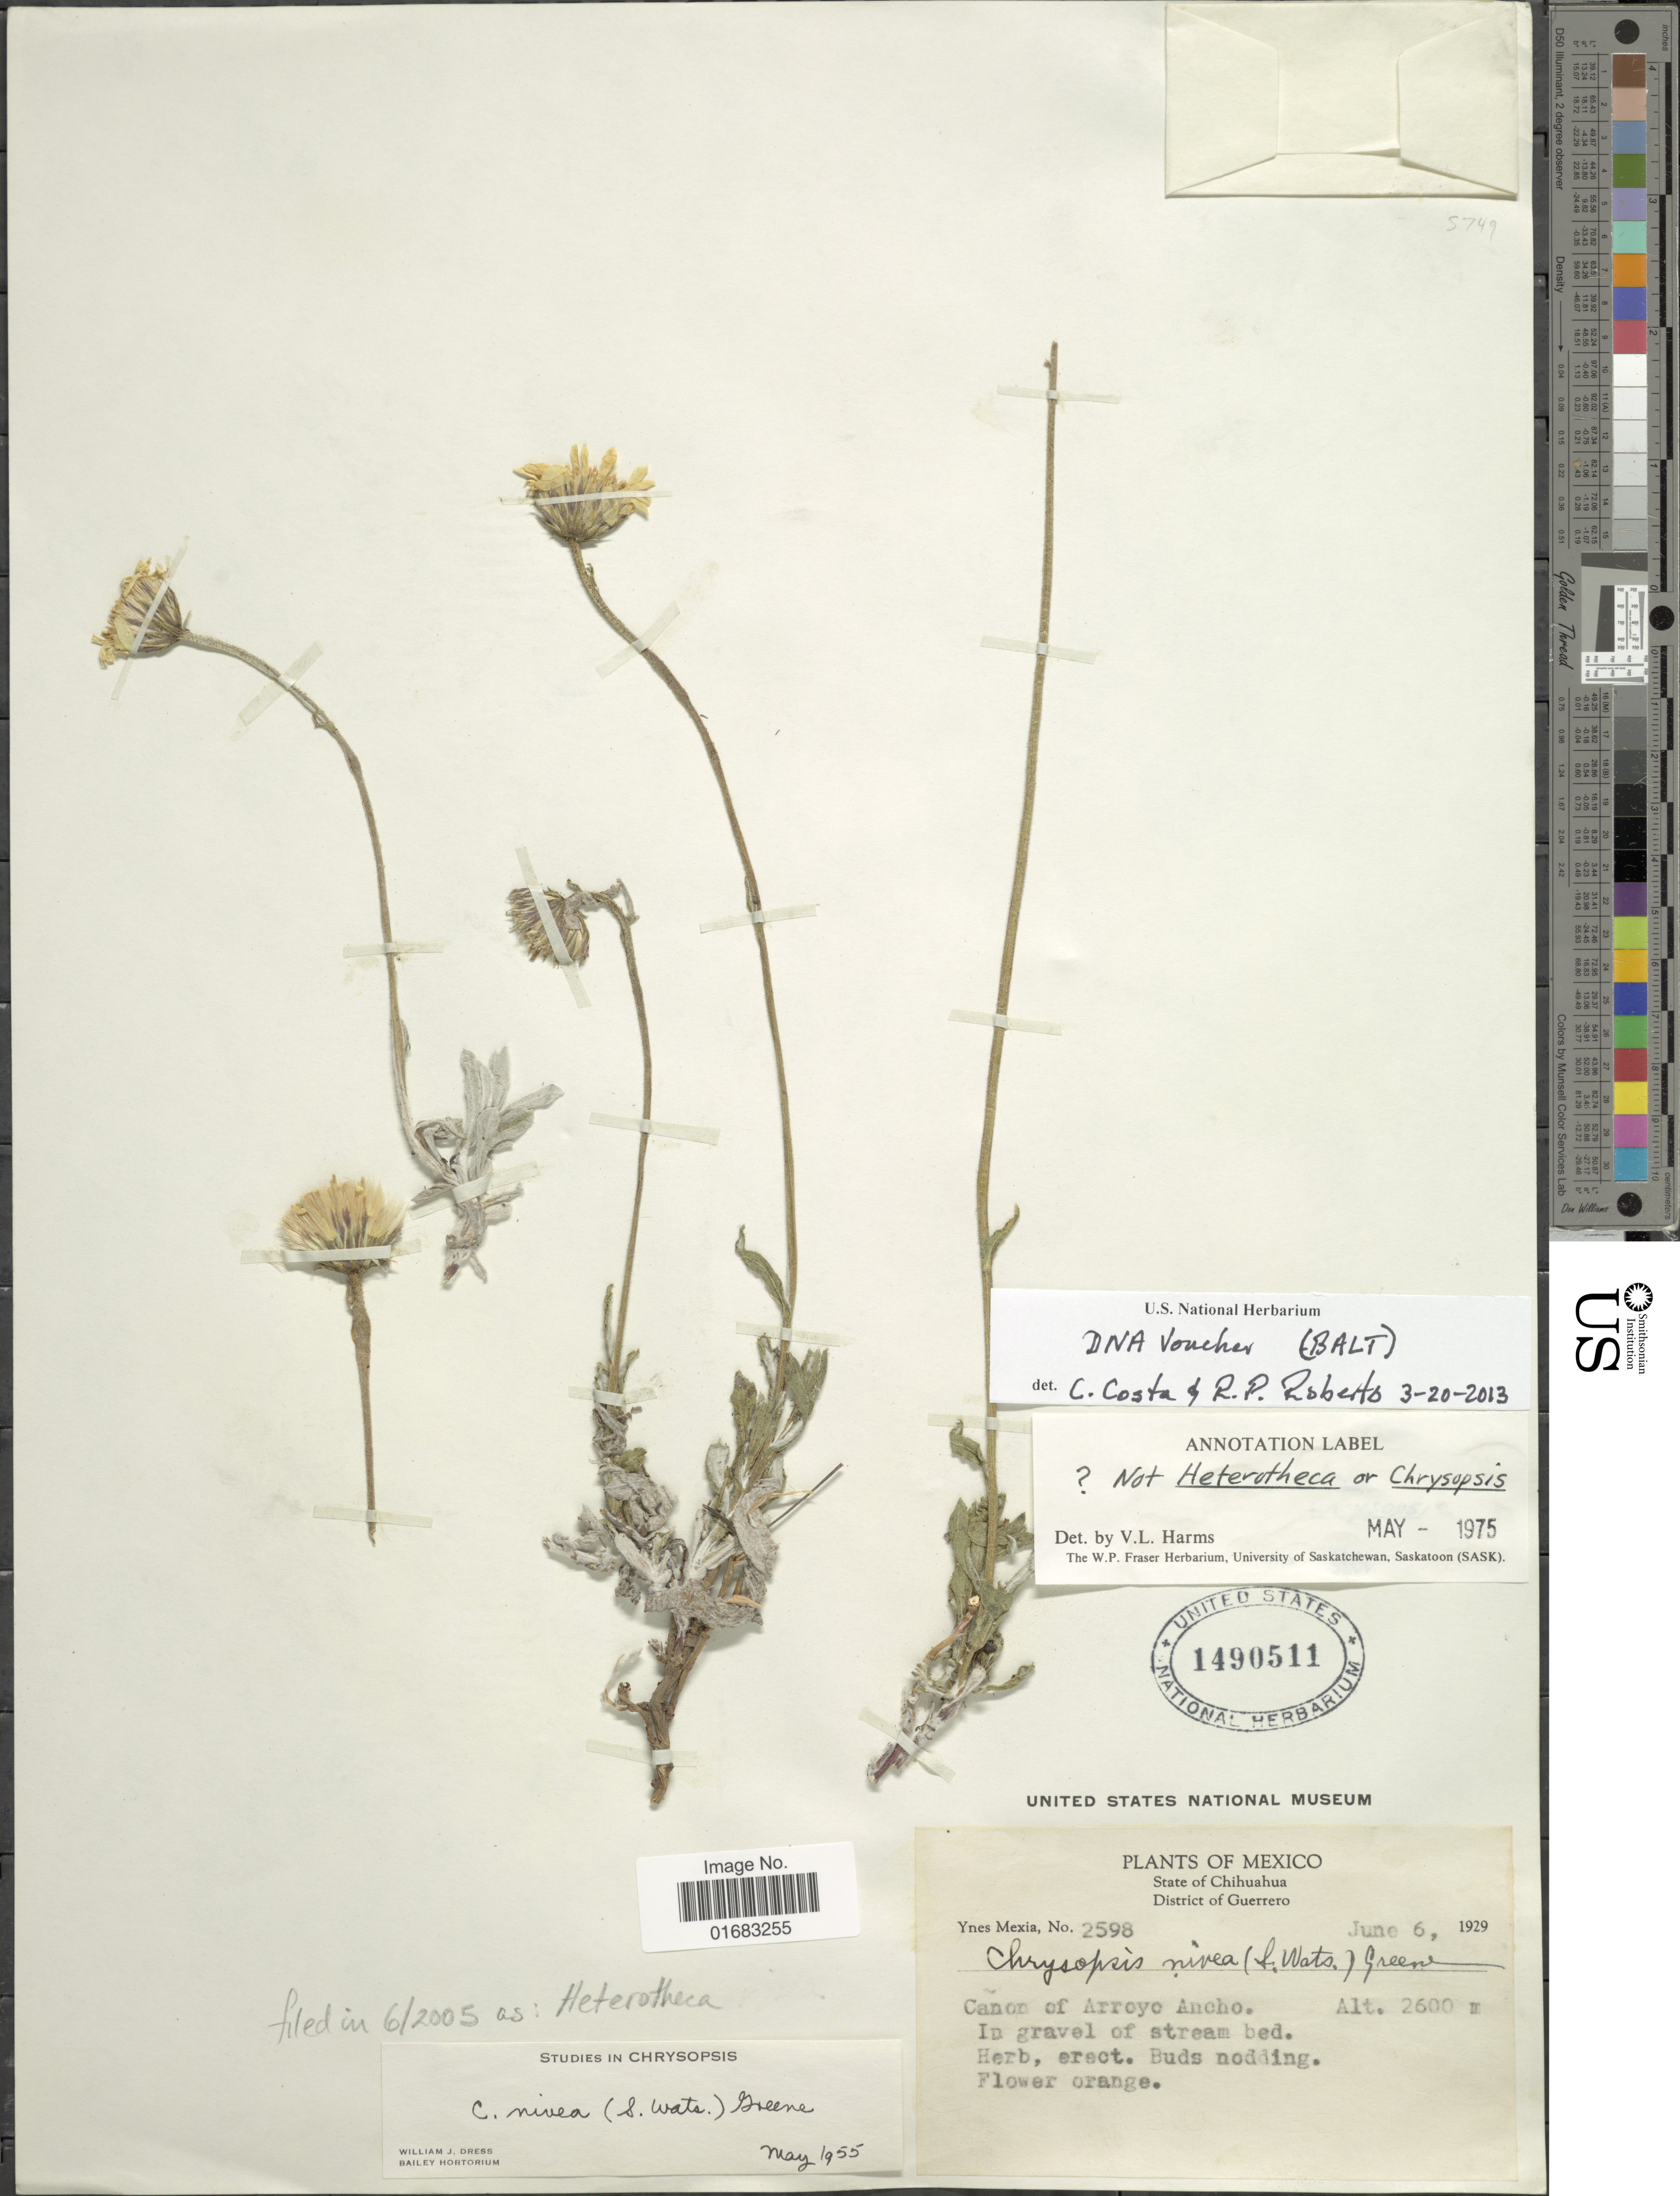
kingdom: Plantae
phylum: Tracheophyta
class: Magnoliopsida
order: Asterales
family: Asteraceae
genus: Heterotheca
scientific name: Heterotheca nivea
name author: (S. Watson) Greene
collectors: Y. Mexia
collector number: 2598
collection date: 1929-06-06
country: Mexico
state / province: Chihuahua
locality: Mexico. State of Chihuahua. District of Guerrero. Canon of Arroyo Ancho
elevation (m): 2600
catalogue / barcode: US 1490511